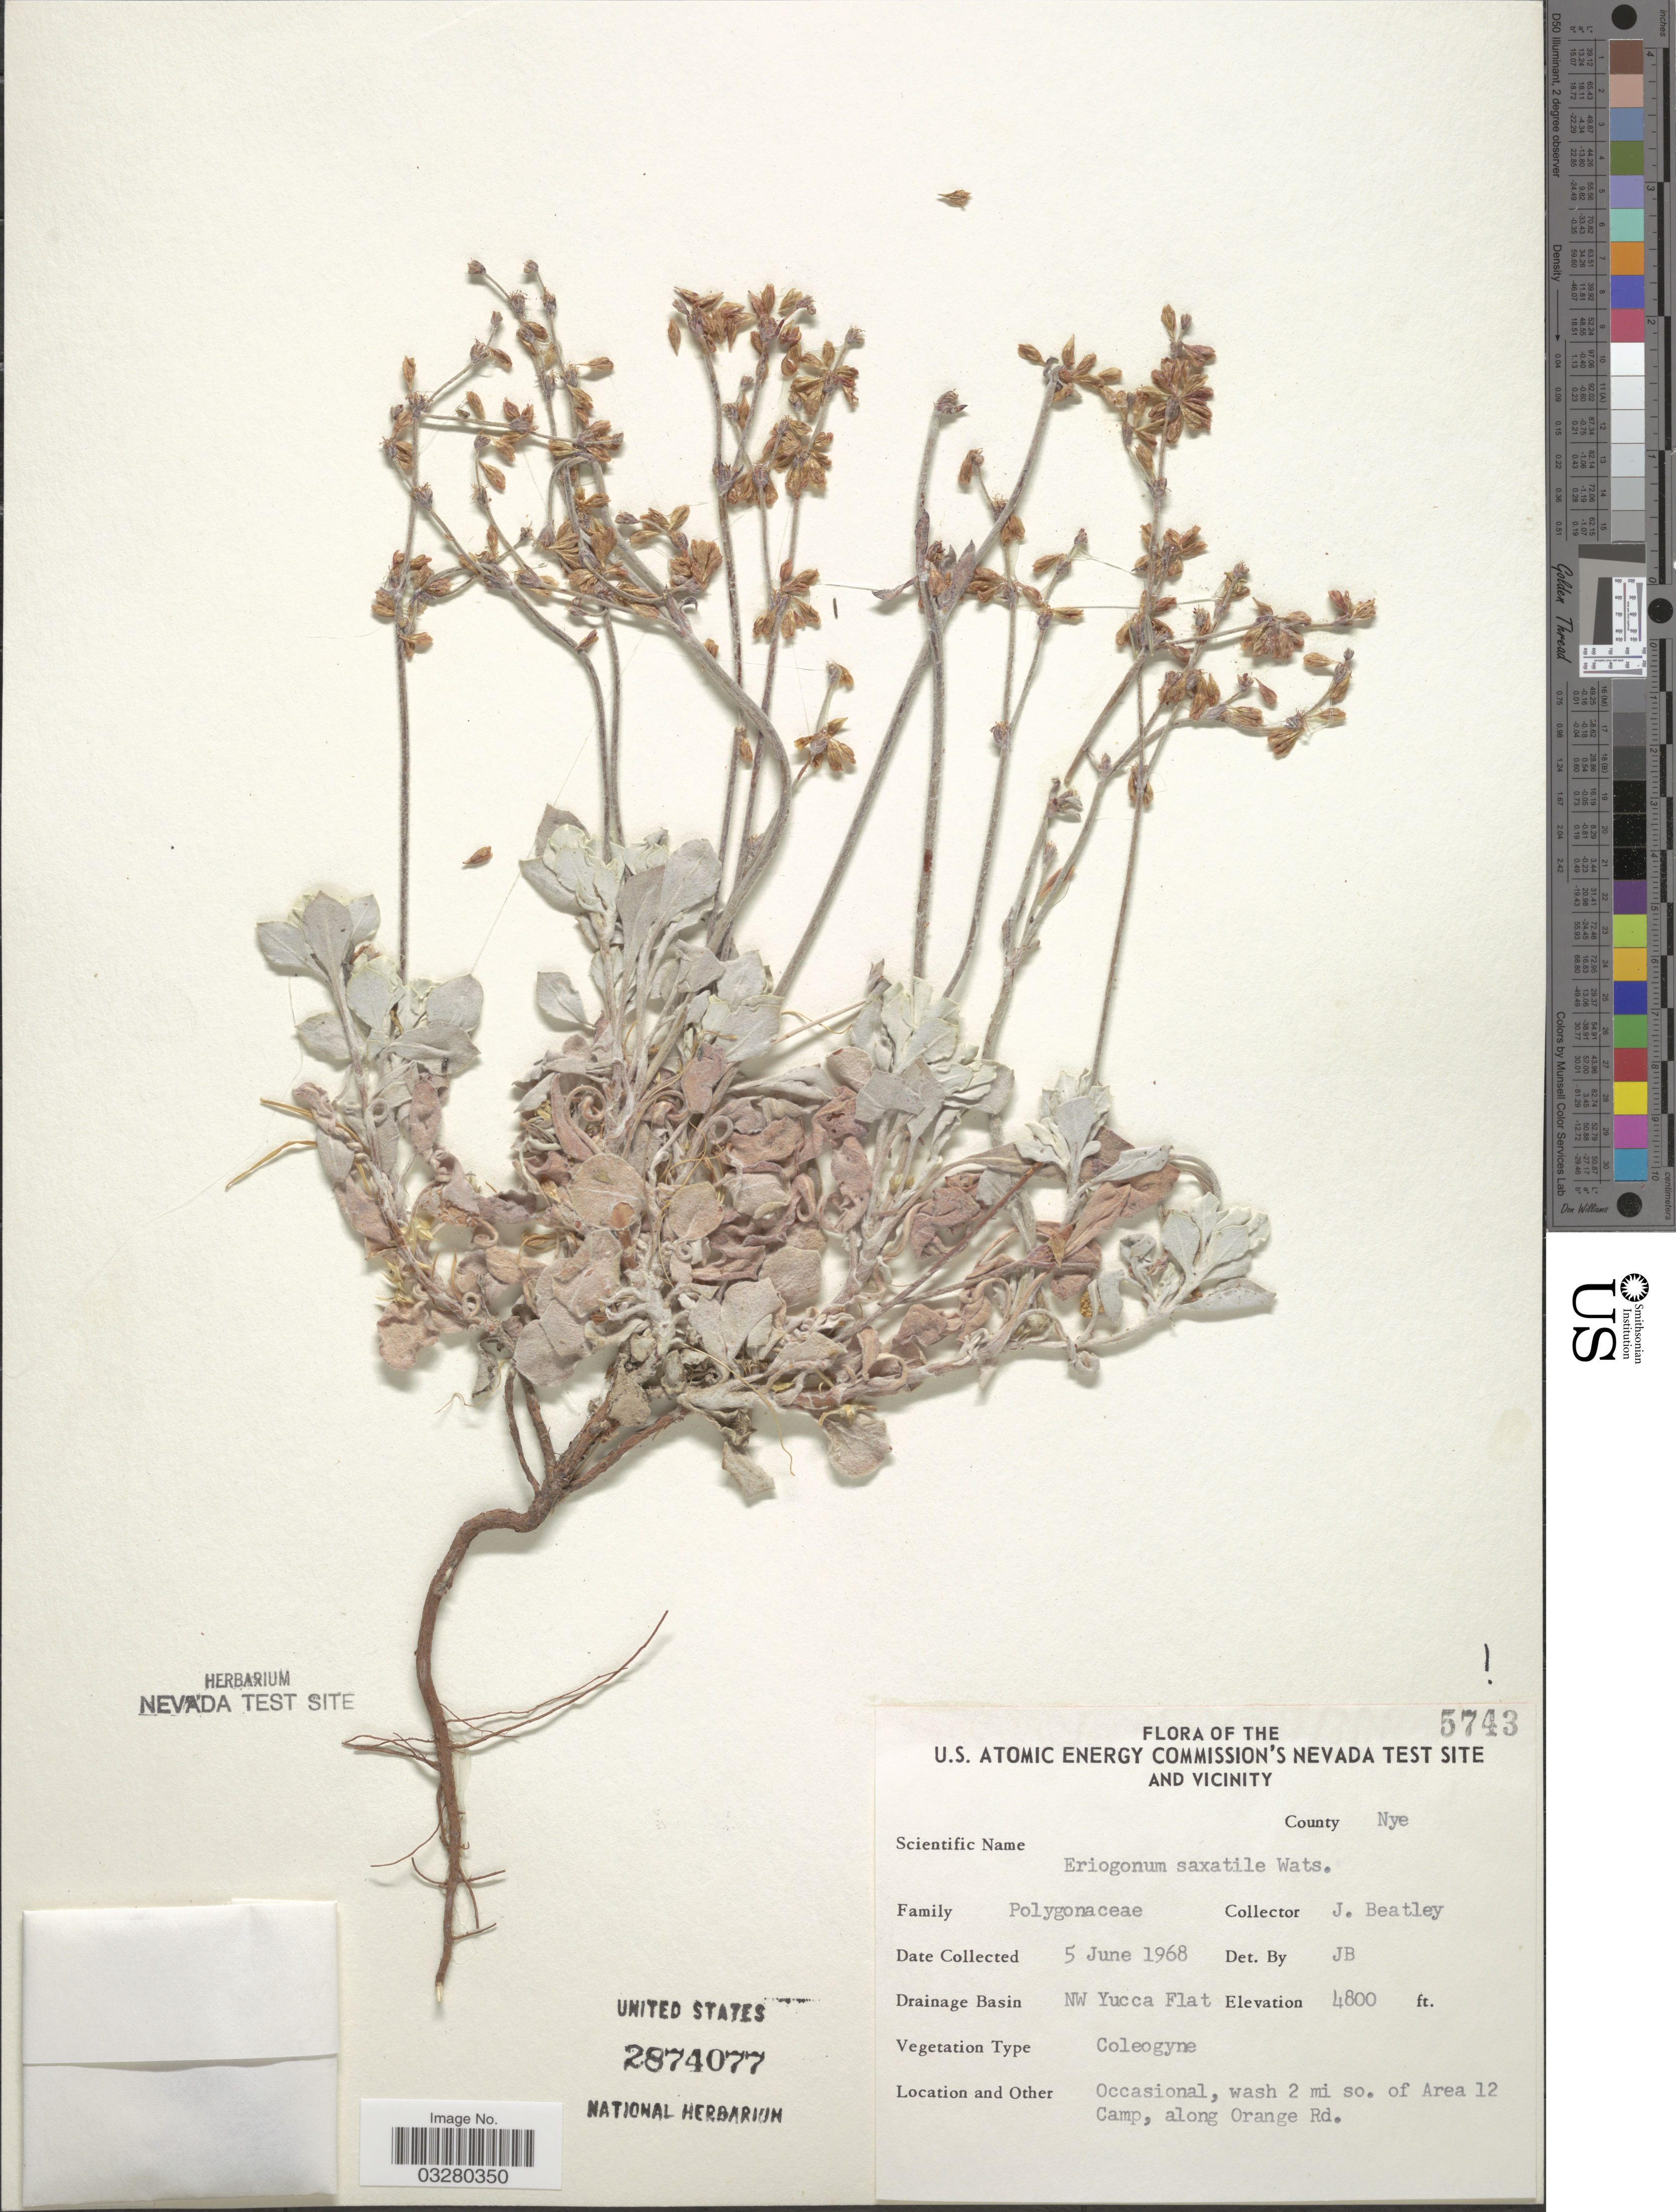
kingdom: Plantae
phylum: Tracheophyta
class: Magnoliopsida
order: Caryophyllales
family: Polygonaceae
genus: Eriogonum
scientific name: Eriogonum saxatile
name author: S. Watson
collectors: J. C. Beatley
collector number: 5743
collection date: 1968-06-05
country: United States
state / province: Nevada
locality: U.S. Atomic Energy Commission's Nevada Test Site and Vicinity. County Nye. Drainage Basin NW Yucca Flat. Wash 2 mi so. of Area 12 Camp, along Orange Rd.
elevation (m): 1463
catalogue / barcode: US 2874077